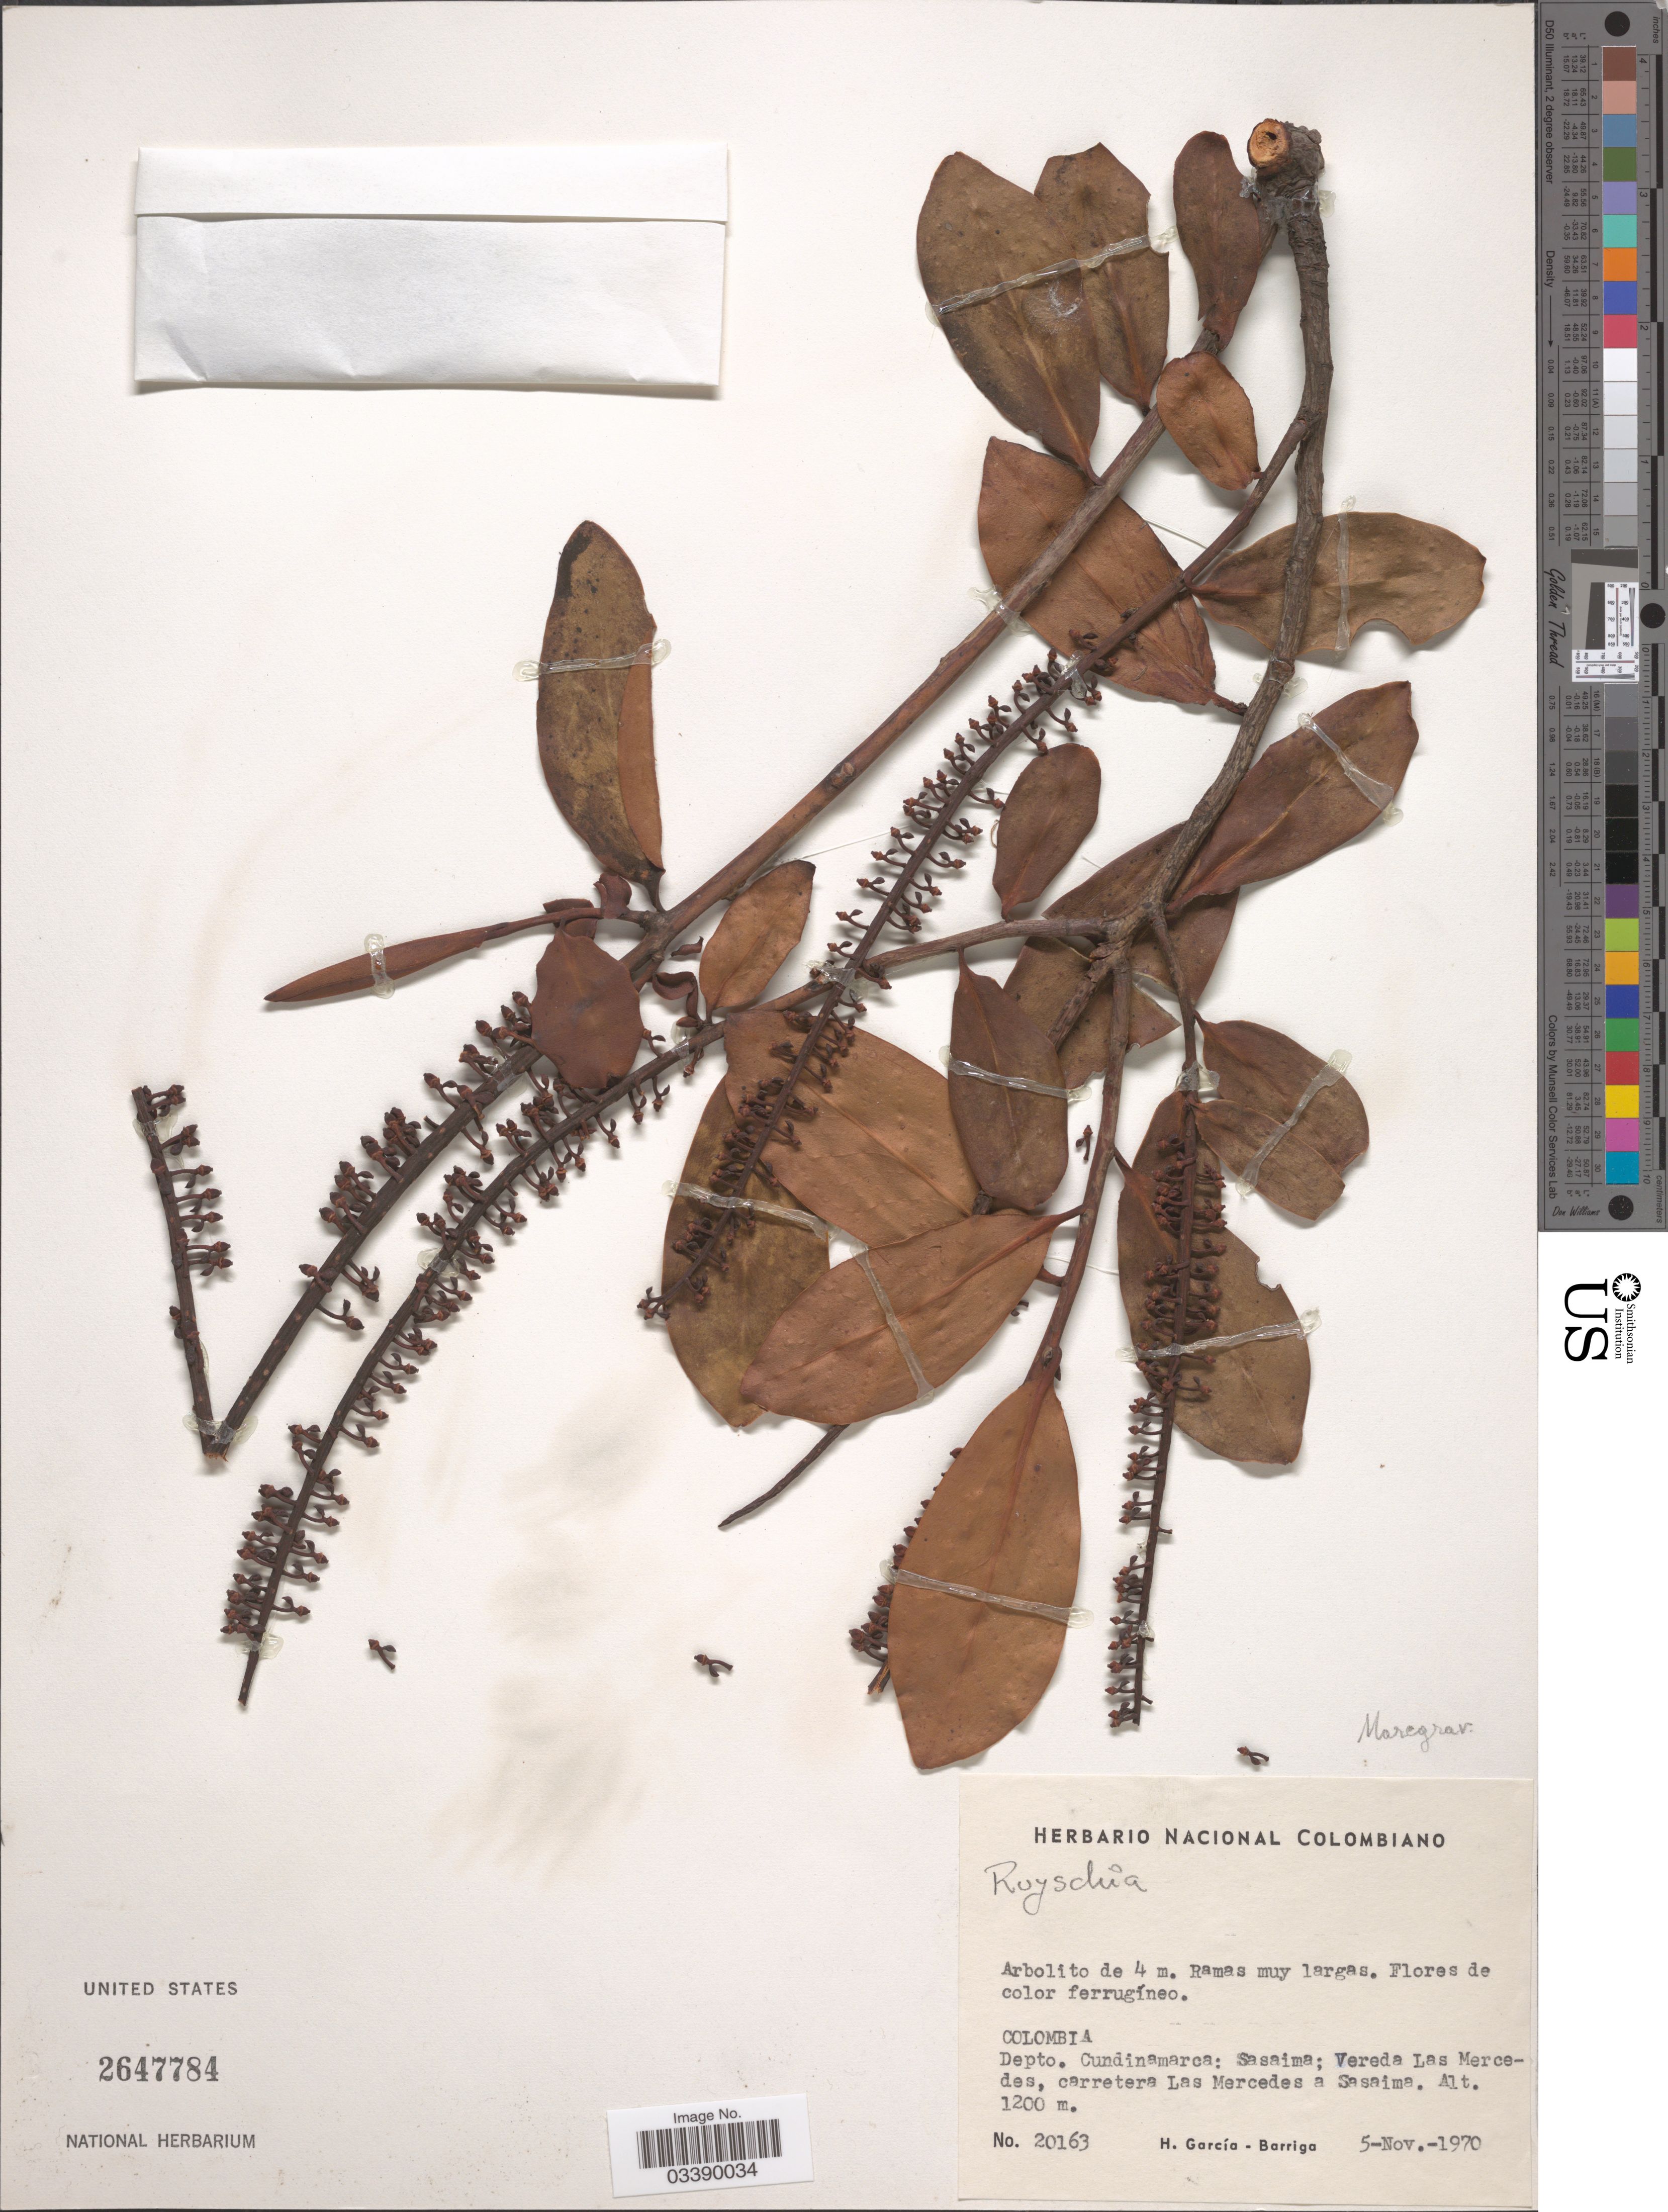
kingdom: Plantae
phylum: Tracheophyta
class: Magnoliopsida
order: Ericales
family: Marcgraviaceae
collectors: H. García Barriga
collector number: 20163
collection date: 1970-11-05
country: Colombia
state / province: Cundinamarca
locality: Depto. Cundinamarca: Sasaima; Vereda Las Mercedes, carretera Las Mercedes a Sasaima.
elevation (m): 1200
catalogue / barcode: US 2647784